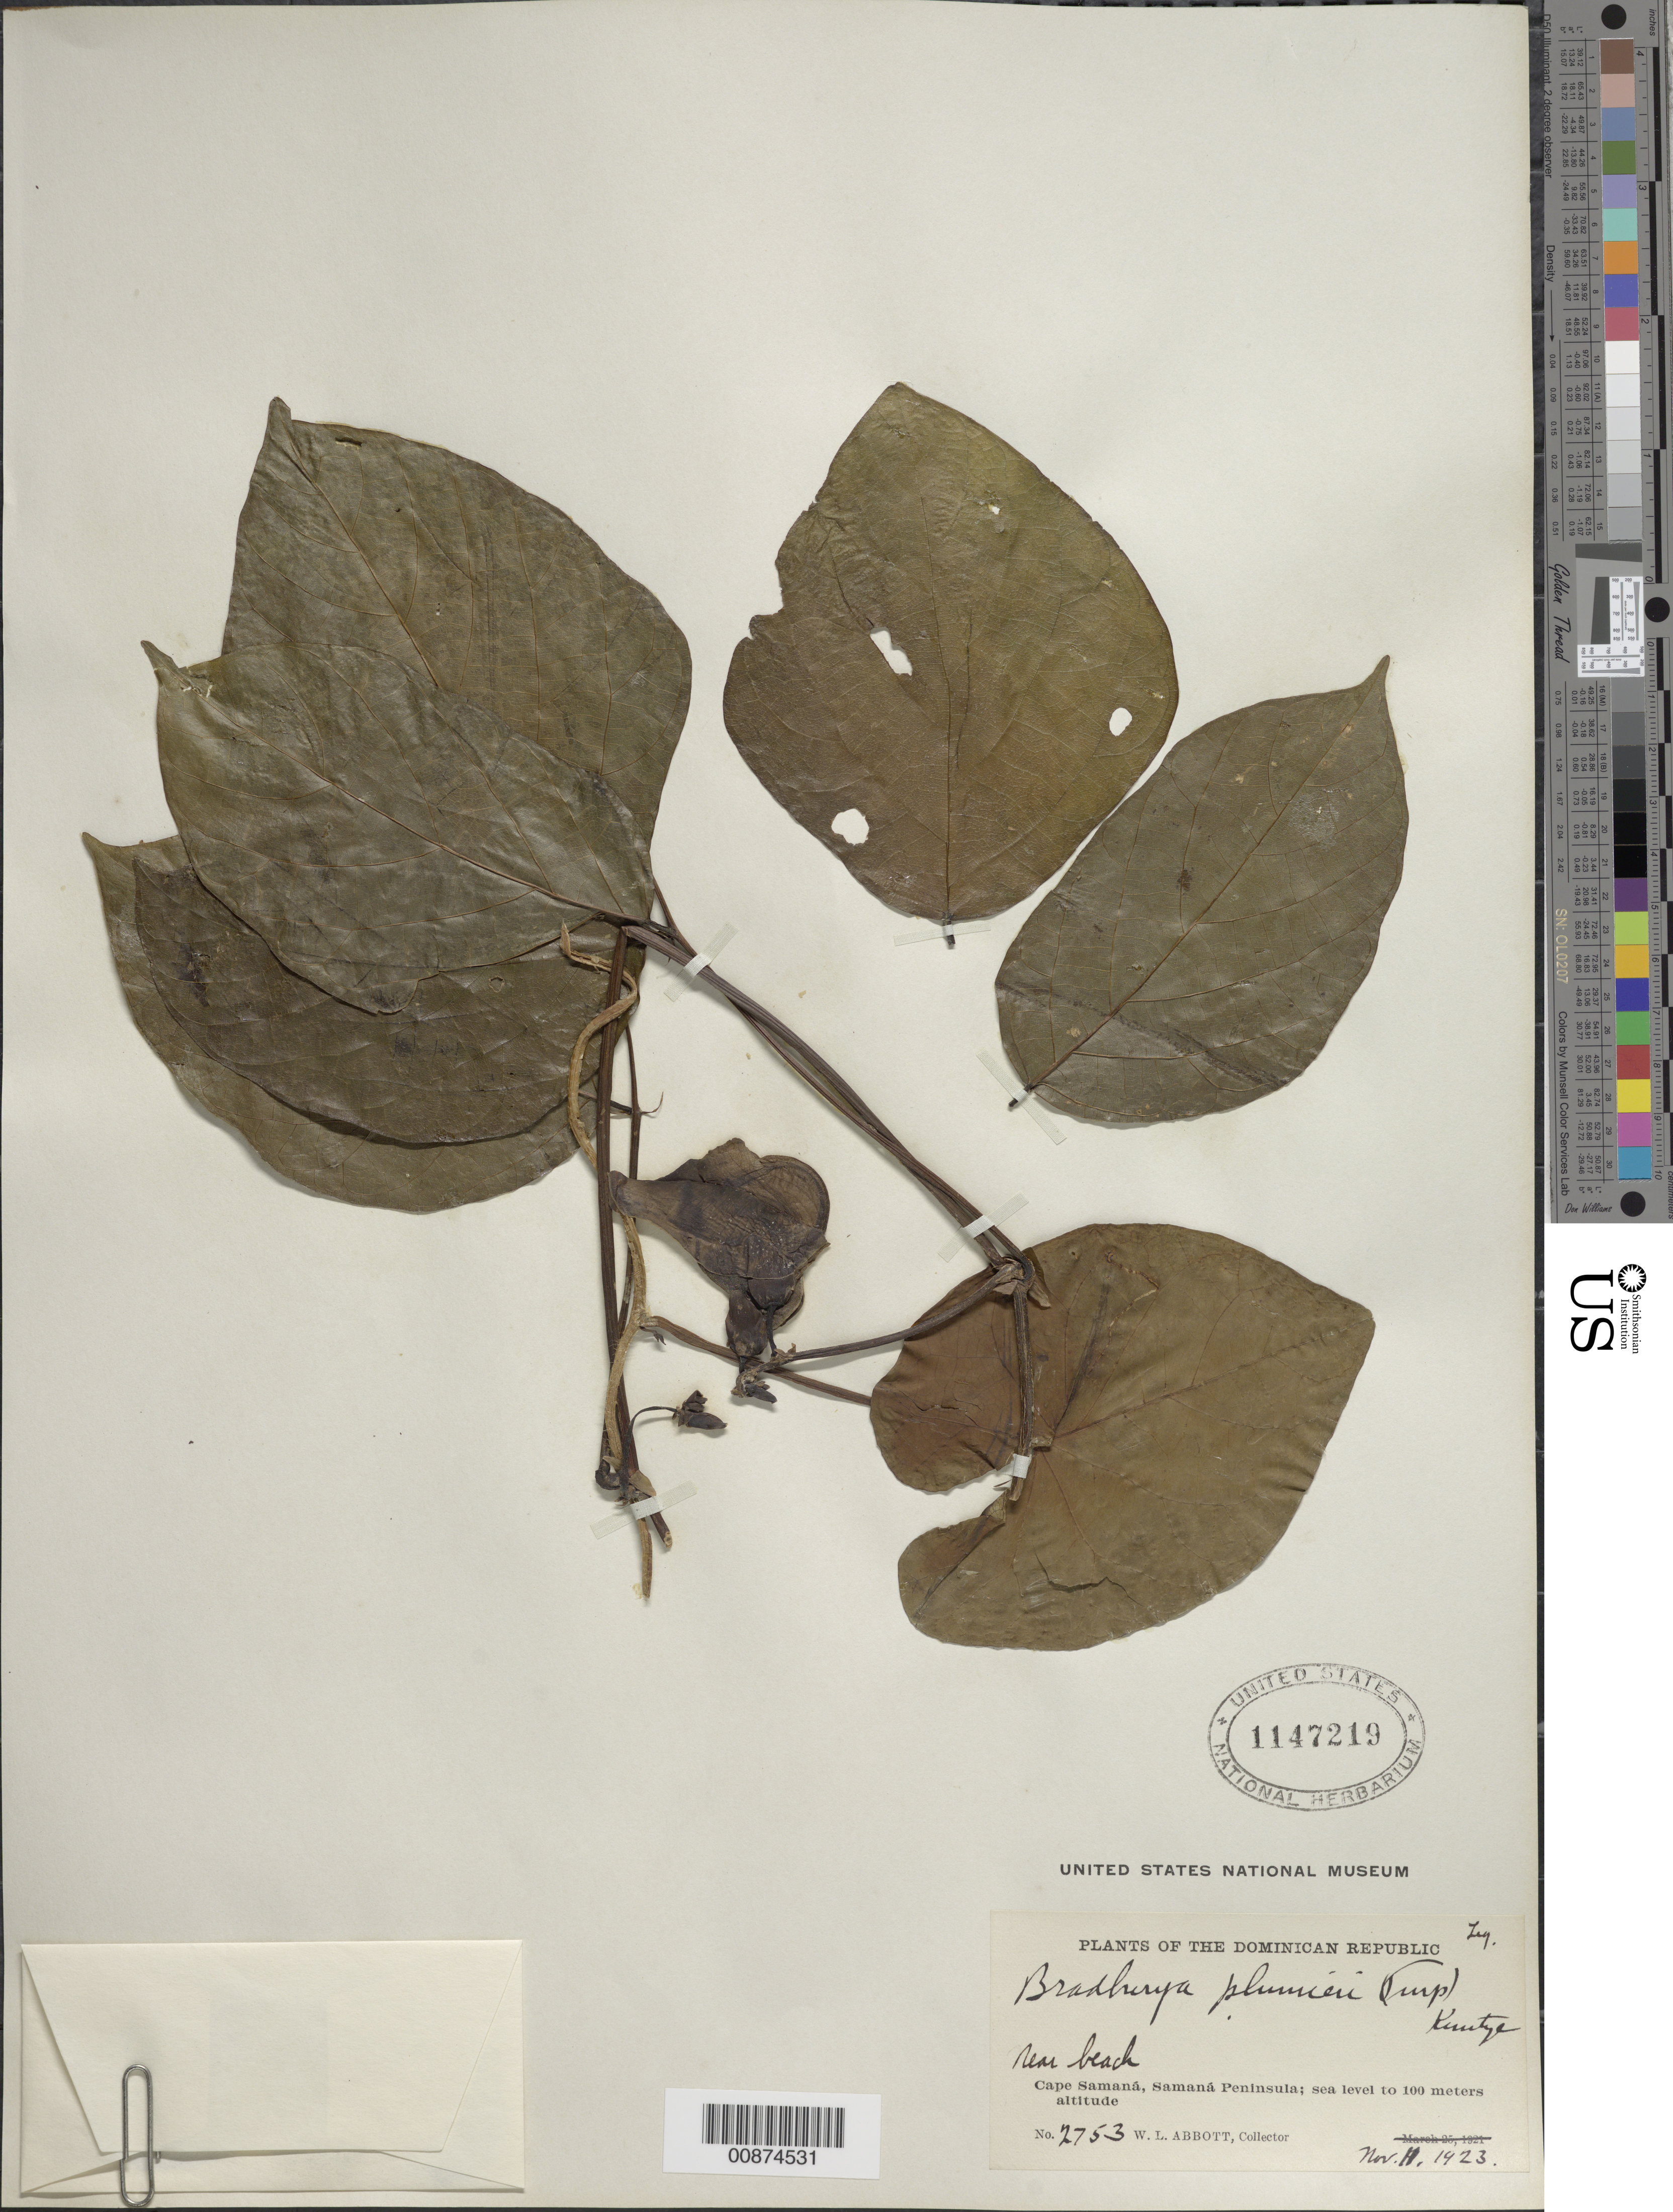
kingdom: Plantae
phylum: Tracheophyta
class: Magnoliopsida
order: Fabales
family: Fabaceae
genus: Centrosema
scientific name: Centrosema plumieri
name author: (Turpin ex Pers.) Benth.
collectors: W. L. Abbott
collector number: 2753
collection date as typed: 11 Nov 1923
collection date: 1923-11-11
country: Dominican Republic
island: Hispaniola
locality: Cape Samaná, Samaná Peninsula.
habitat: Near beach.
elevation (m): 0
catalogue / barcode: US 1147219